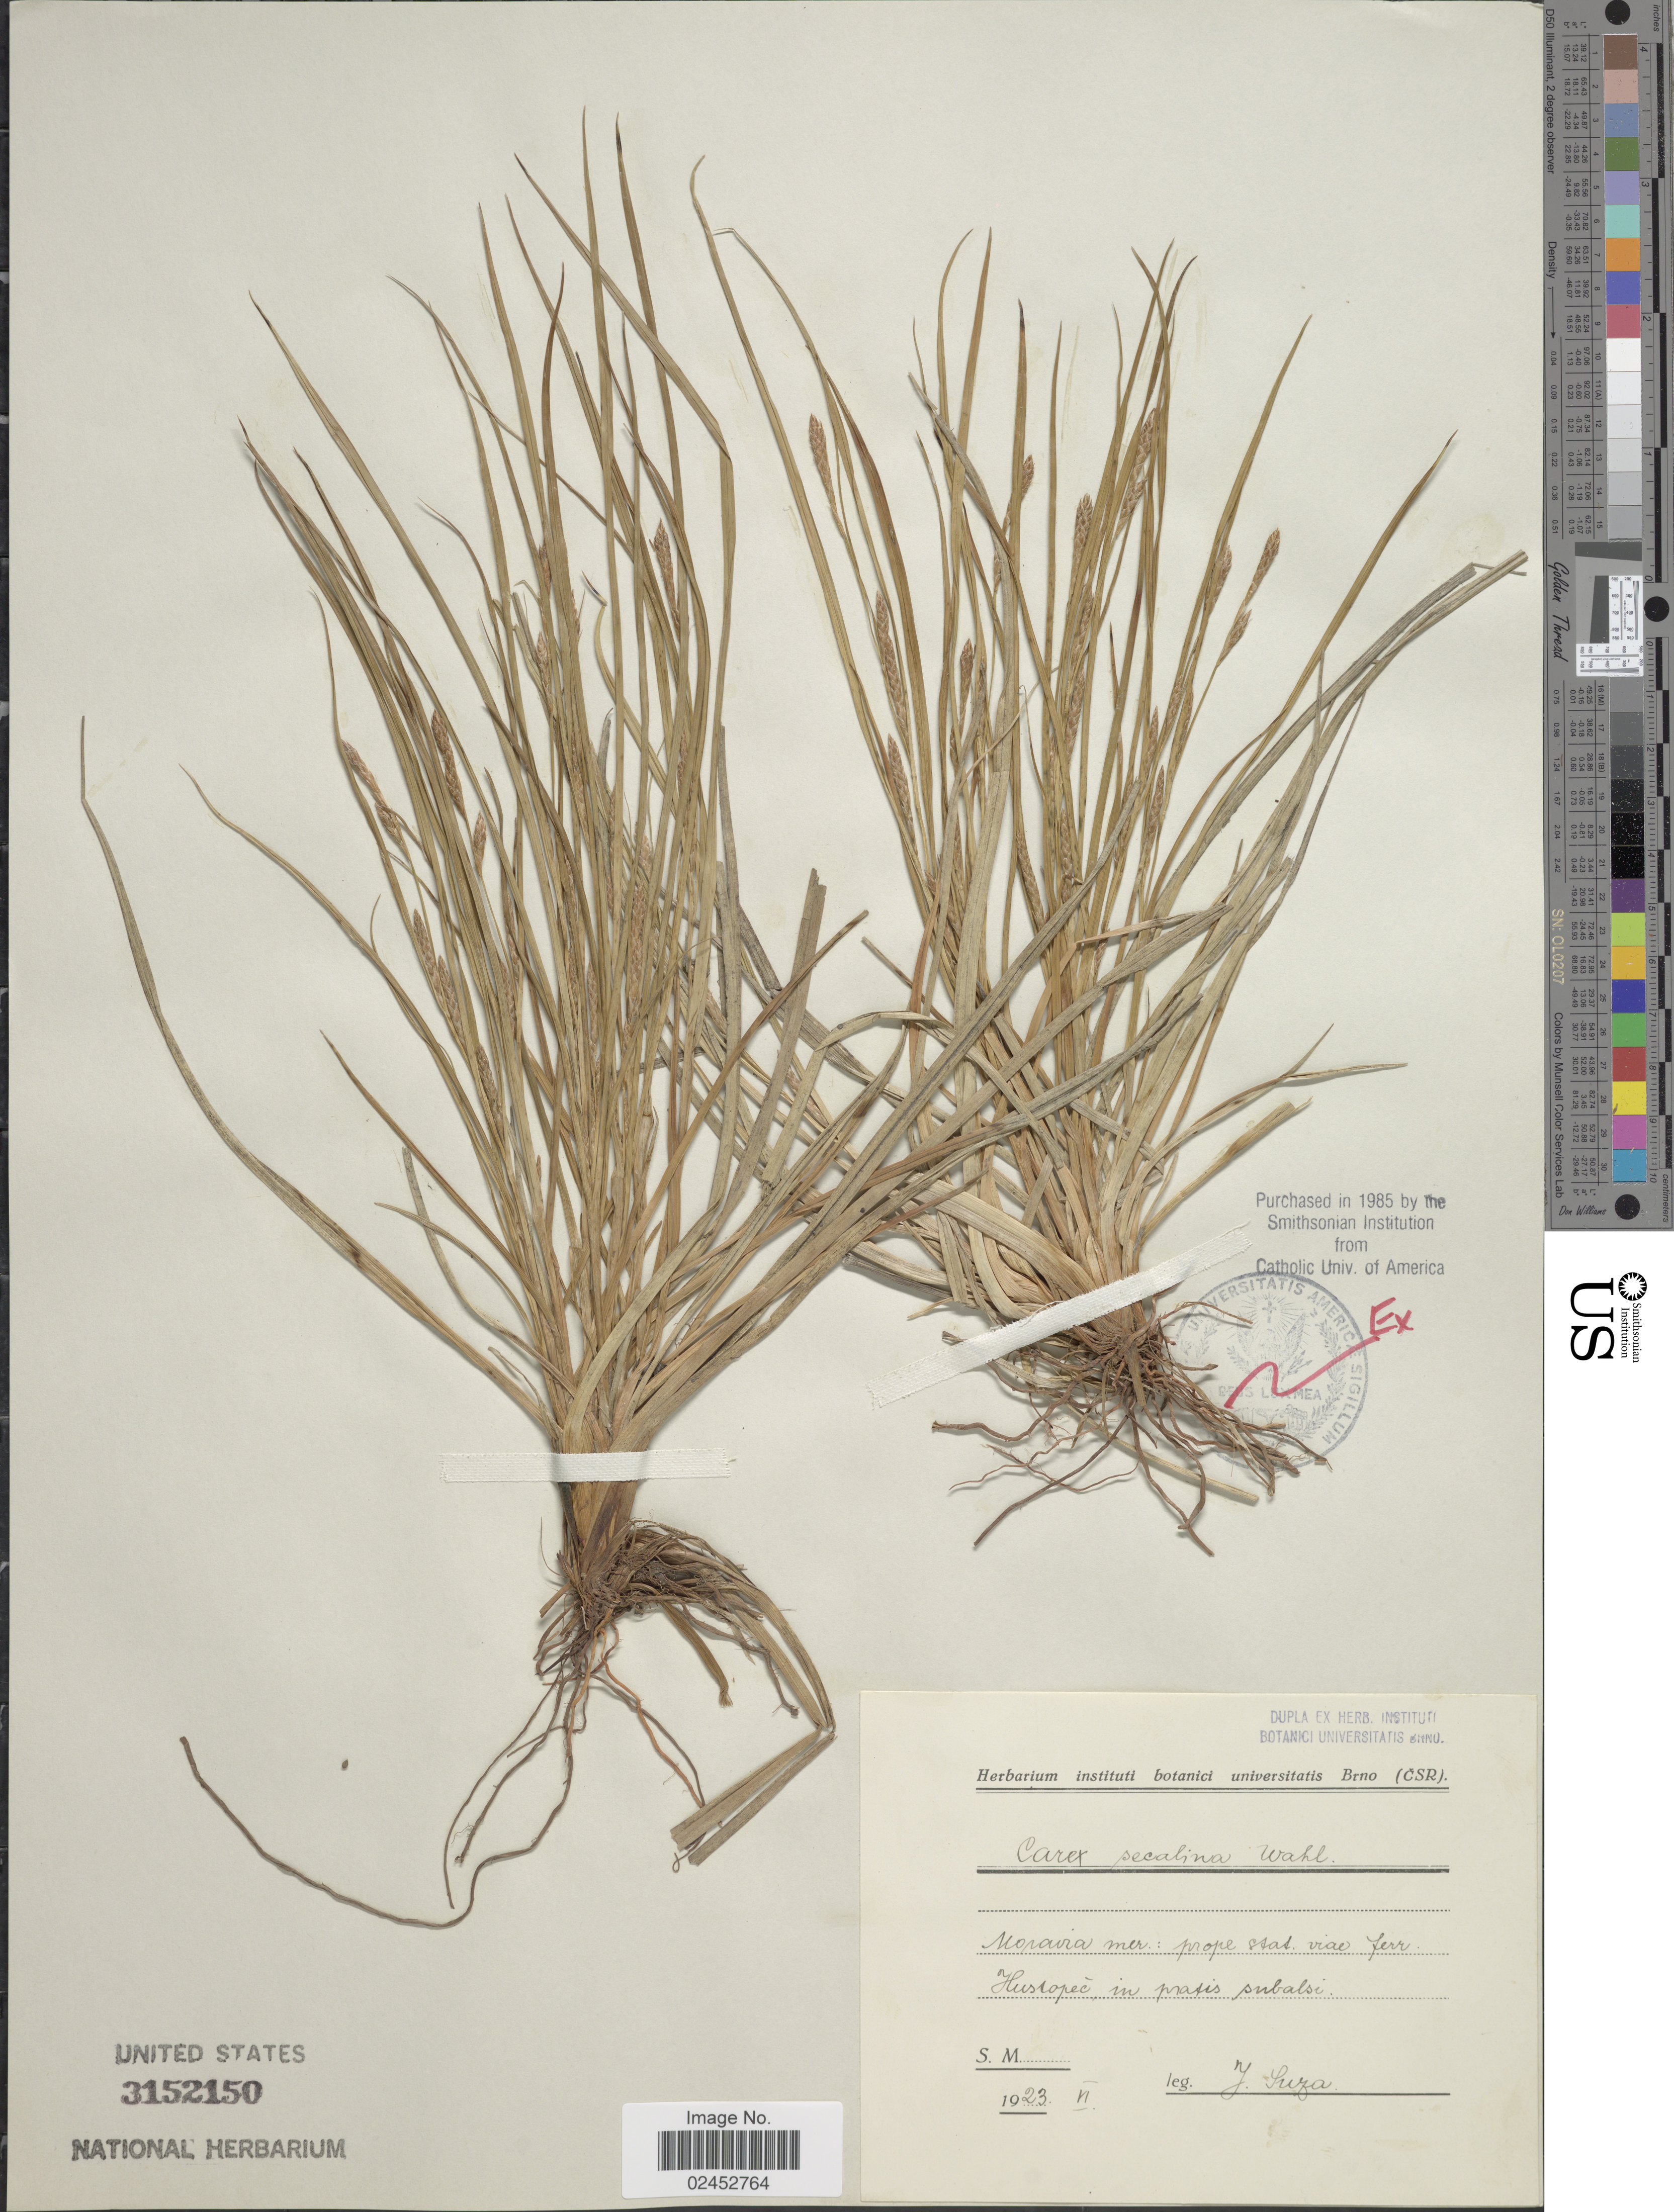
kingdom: Plantae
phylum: Tracheophyta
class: Liliopsida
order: Poales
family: Cyperaceae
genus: Carex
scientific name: Carex secalina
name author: Willd. ex Wahlenb.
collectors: J. Suza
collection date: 1923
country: Czechia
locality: Moravia mer.: prope stat viae ferr. Hustopec in pratis subalsi.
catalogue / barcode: US 3152150